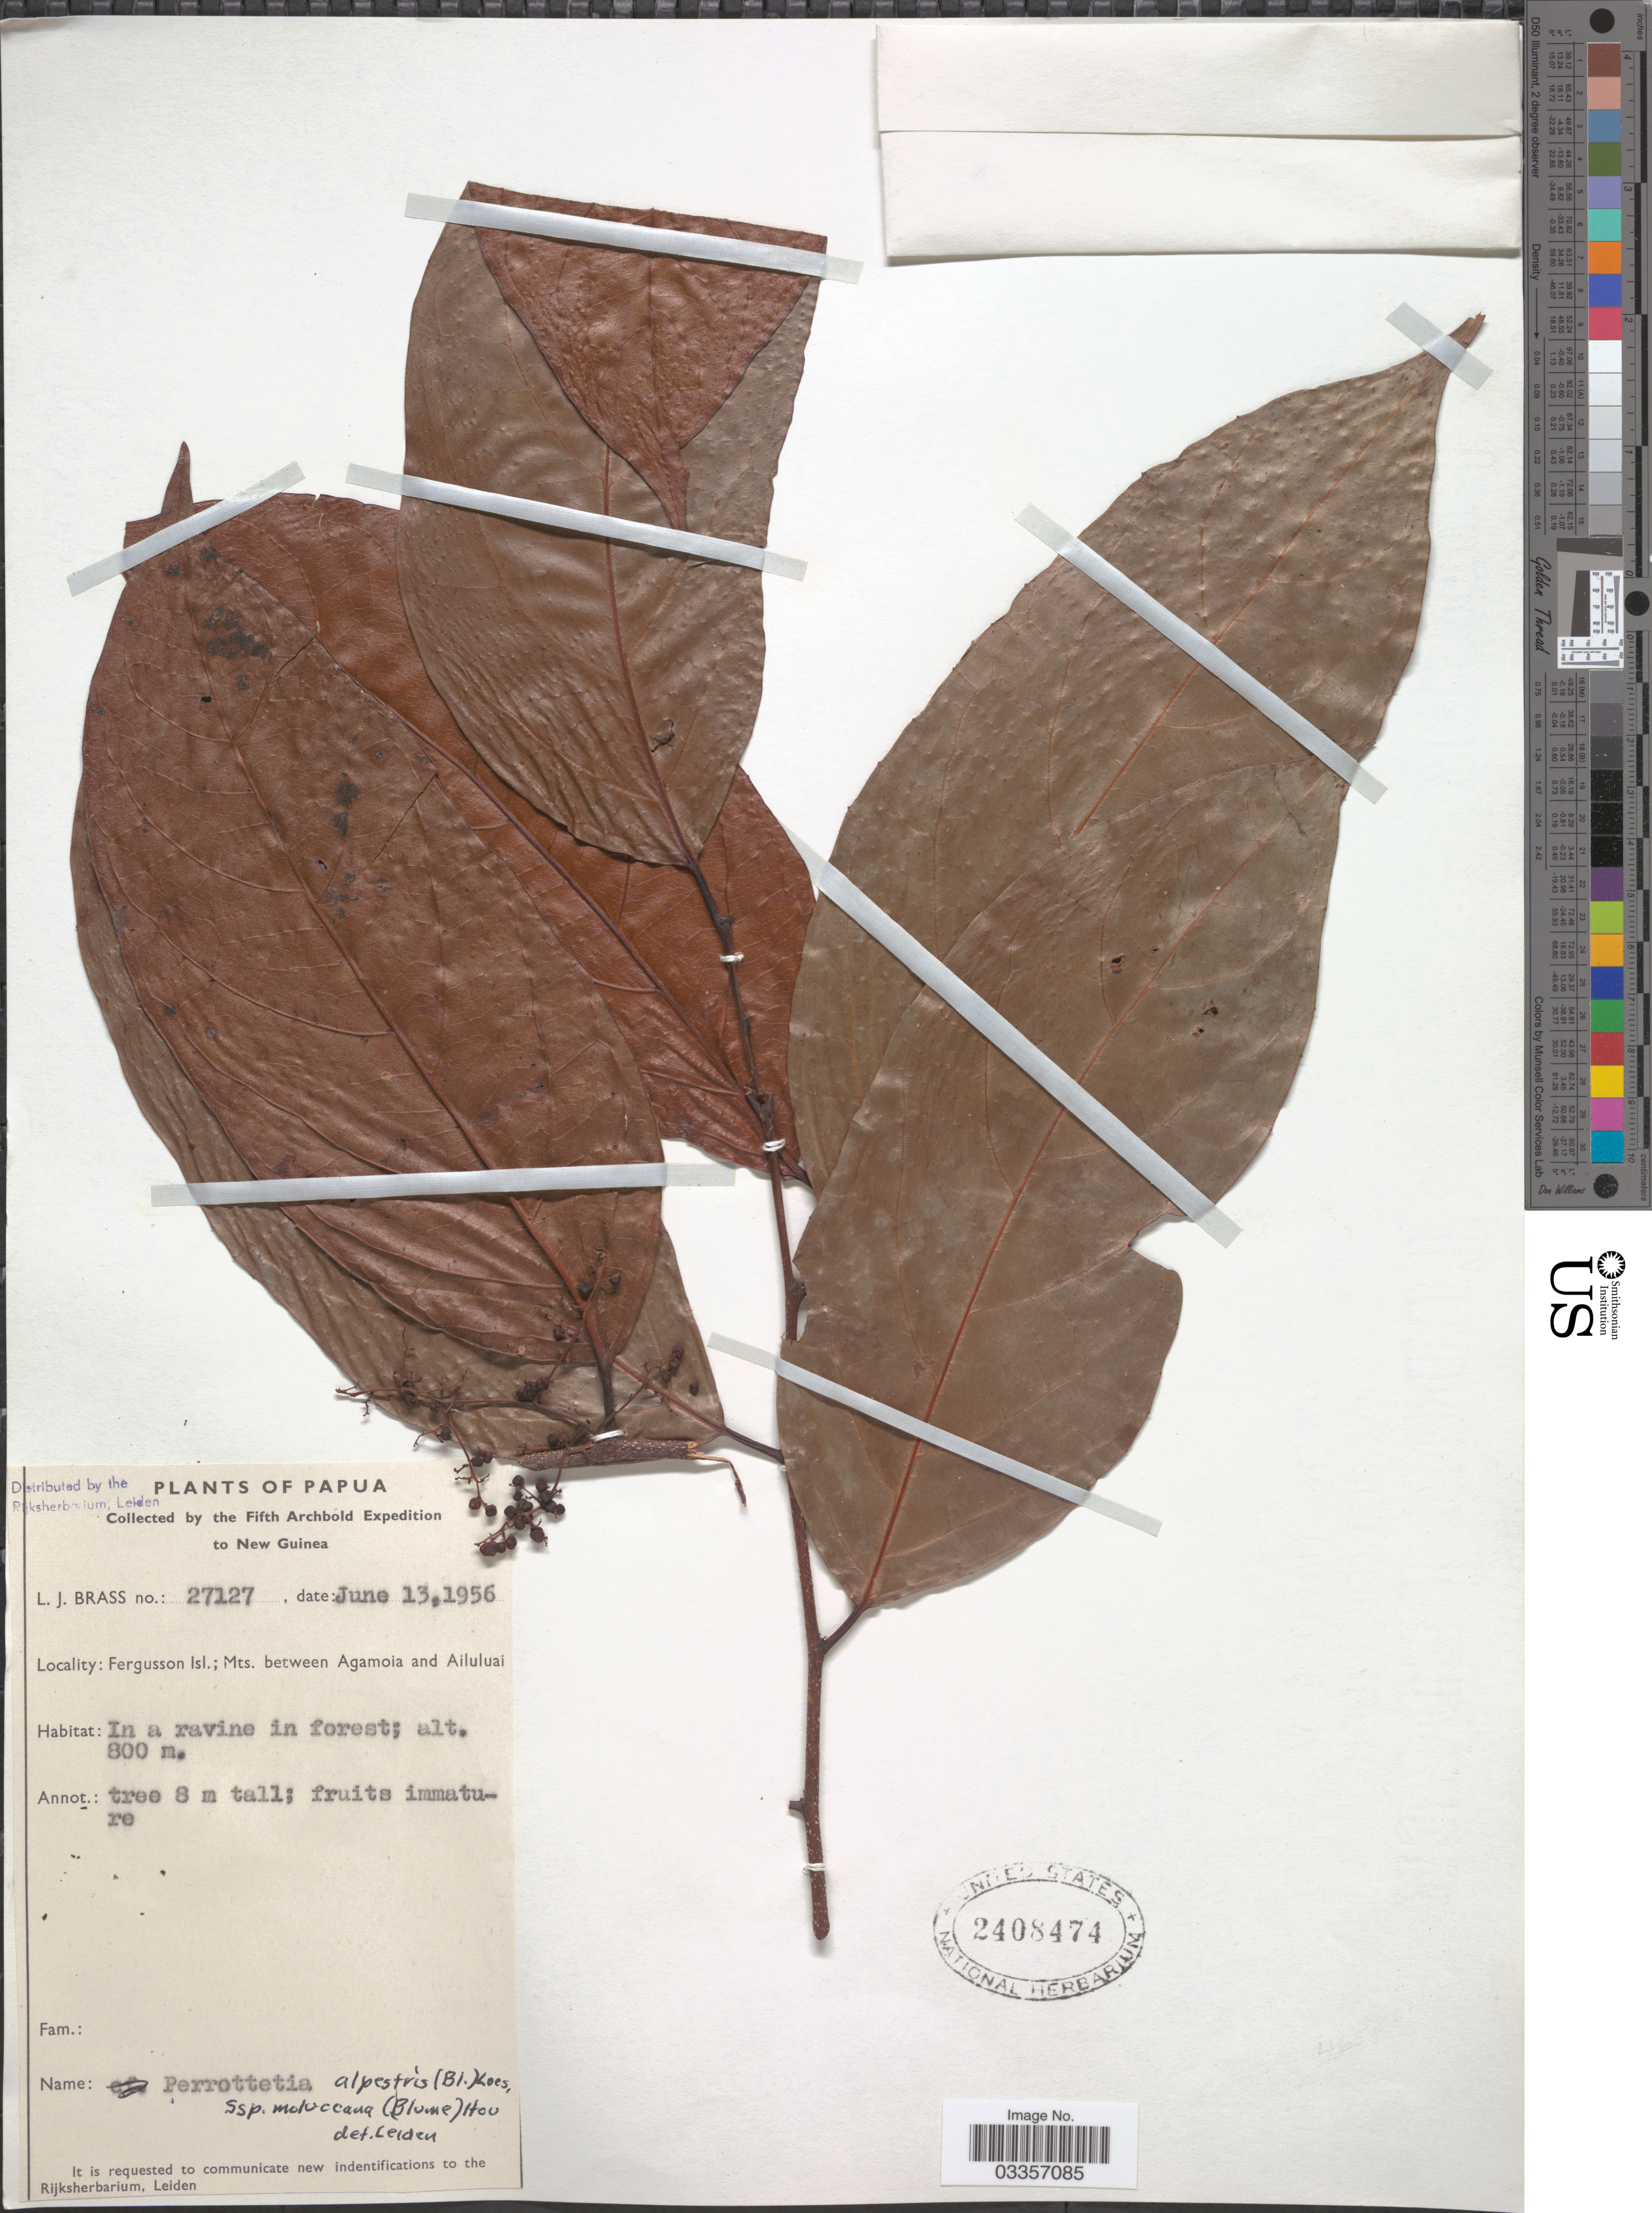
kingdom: Plantae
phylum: Tracheophyta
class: Magnoliopsida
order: Huerteales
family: Dipentodontaceae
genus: Perrottetia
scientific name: Perrottetia alpestris subsp. moluccana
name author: (Blume) Ding Hou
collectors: L. J. Brass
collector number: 27127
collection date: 1956-06-13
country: Papua New Guinea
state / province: Milne Bay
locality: Papua, New Guinea, Fergusson Isl.; Mts. between Agamoia and Ailuluai.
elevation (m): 800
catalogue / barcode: US 2408474